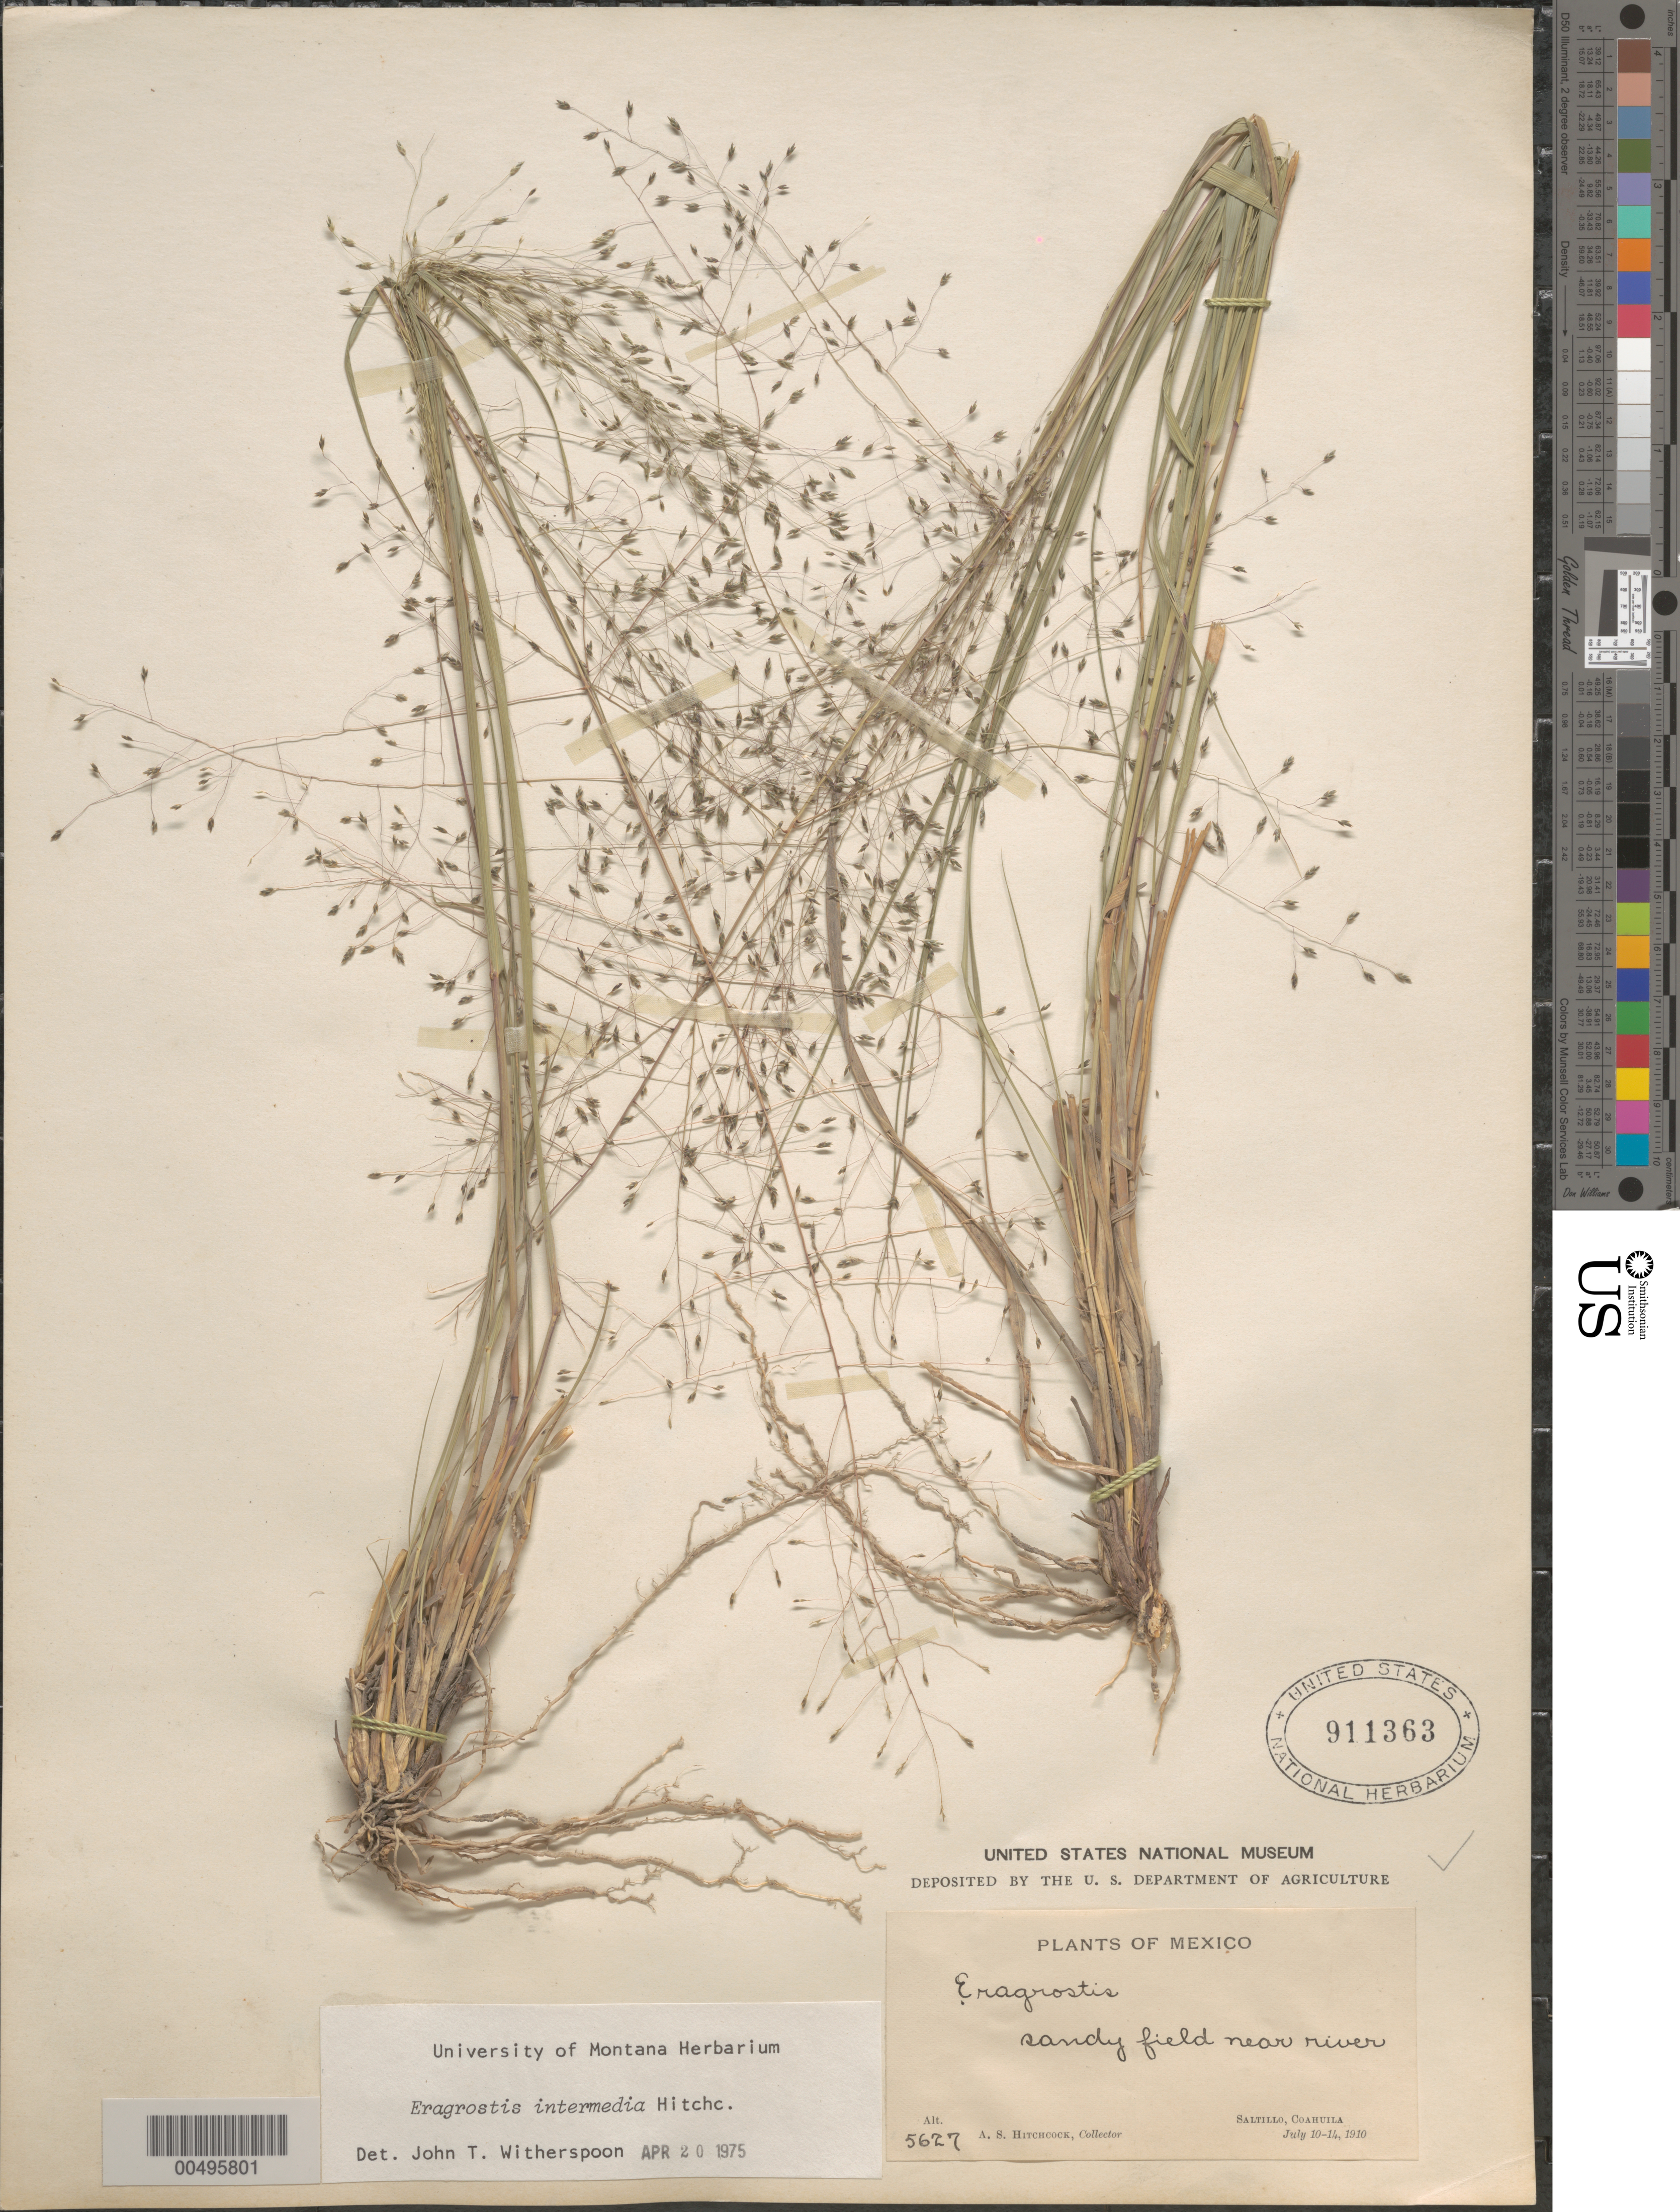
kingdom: Plantae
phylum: Tracheophyta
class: Liliopsida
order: Poales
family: Poaceae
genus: Eragrostis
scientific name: Eragrostis intermedia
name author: Hitchc.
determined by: Witherspoon, John T.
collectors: A. S. Hitchcock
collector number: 5627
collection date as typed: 10 Jul 1910 to 14 Jul 1910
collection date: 1910-07-10/1910-07-14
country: Mexico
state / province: Coahuila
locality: Saltillo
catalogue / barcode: US 911363